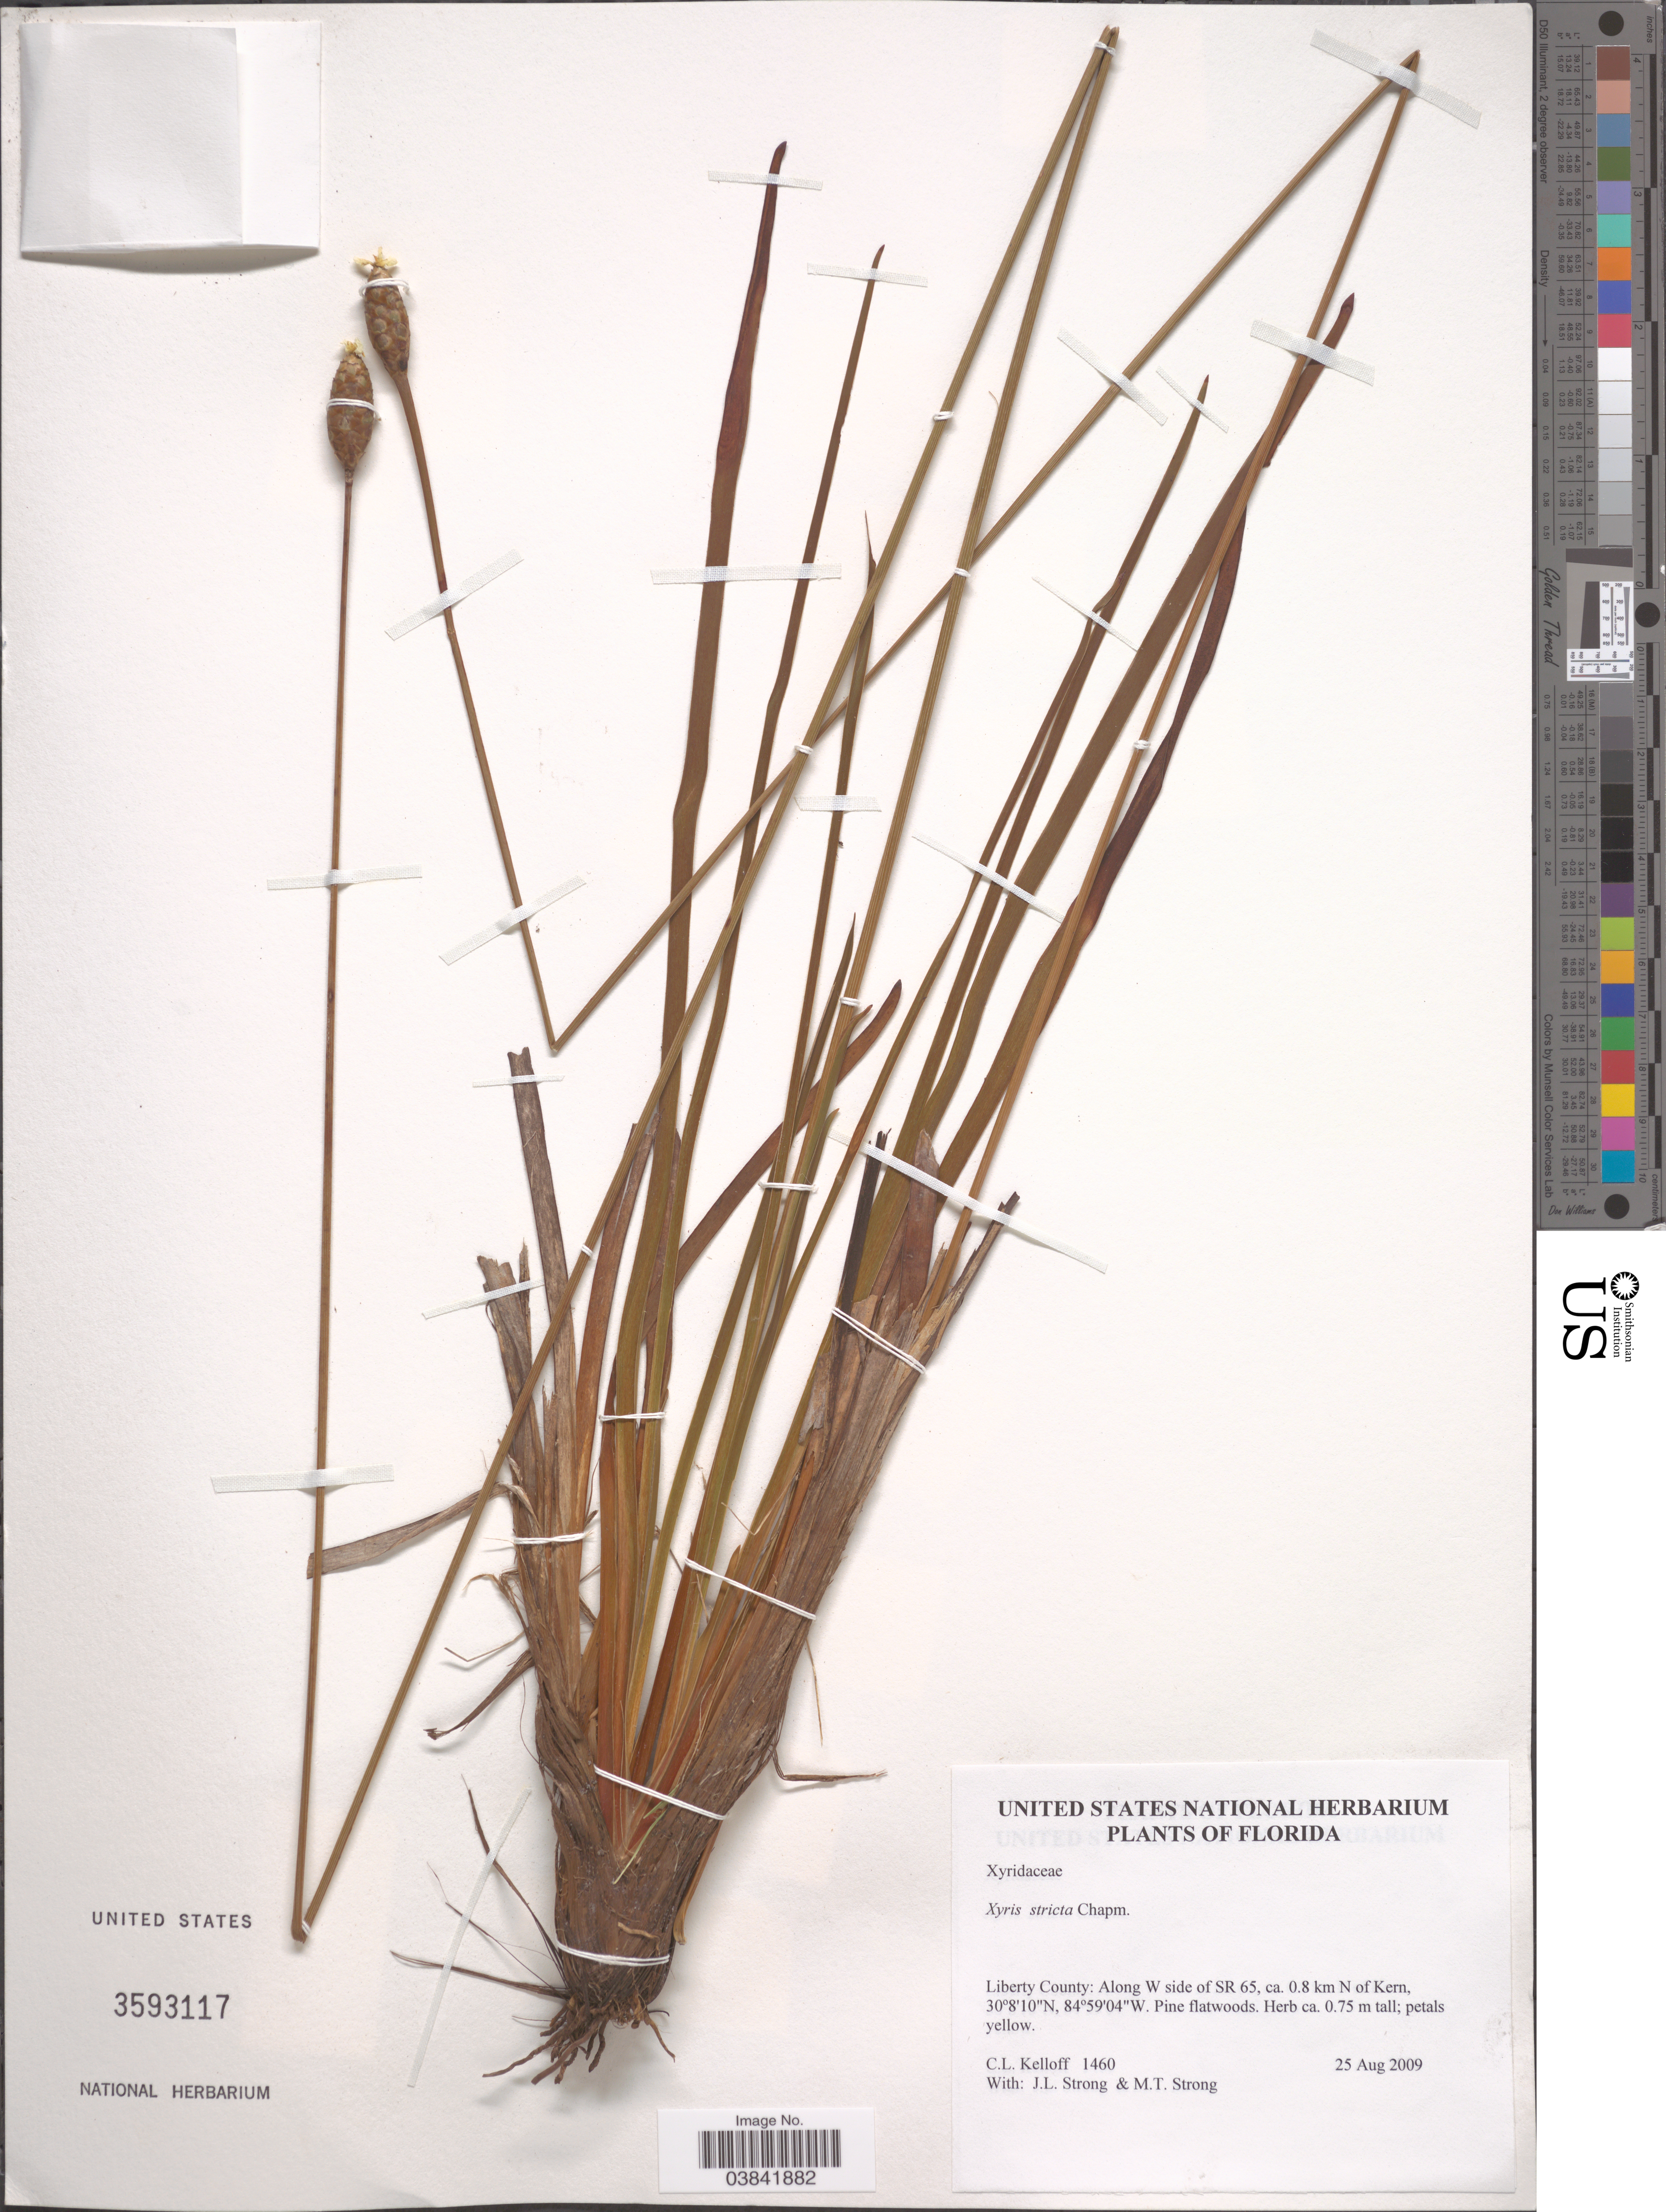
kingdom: Plantae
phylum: Tracheophyta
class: Liliopsida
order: Poales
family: Xyridaceae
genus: Xyris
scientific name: Xyris stricta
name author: Chapm.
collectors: C. L. Kelloff, J. Strong & M. T. Strong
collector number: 1460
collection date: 2009-08-25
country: United States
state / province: Florida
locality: Liberty County: Along W side of SR 65, ca 0.8 km N of Kern.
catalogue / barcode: US 3593117